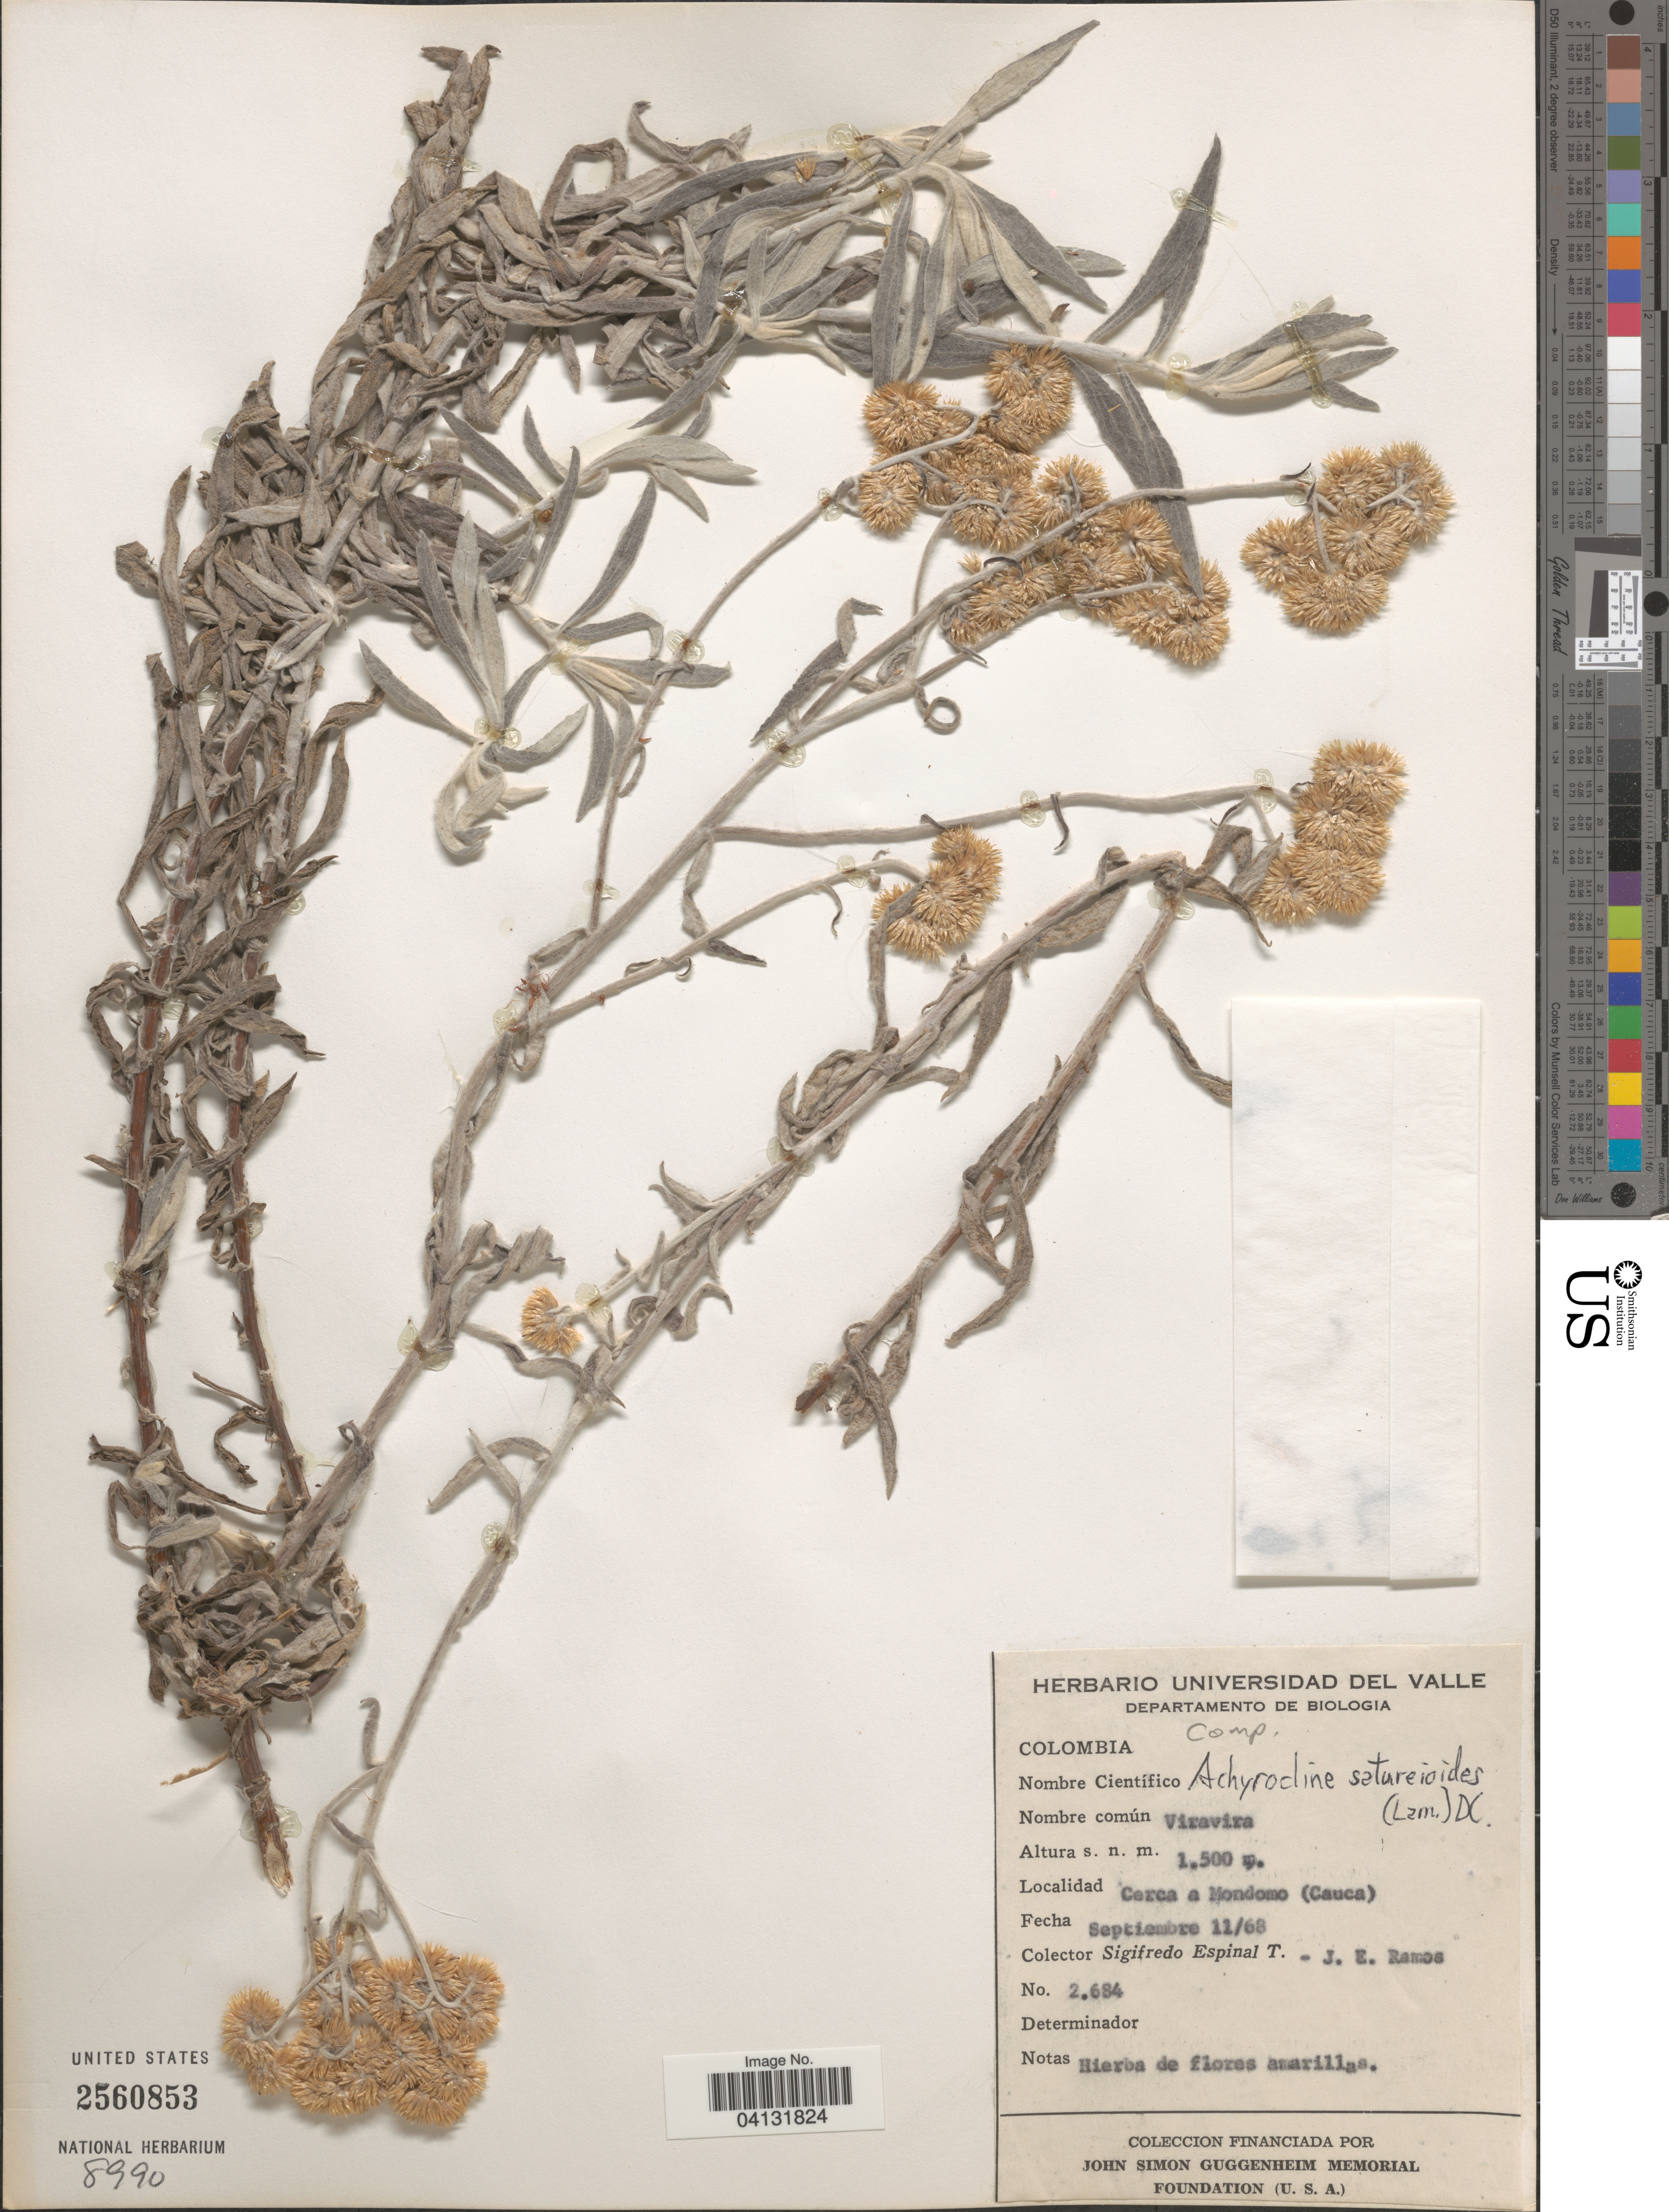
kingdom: Plantae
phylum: Tracheophyta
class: Magnoliopsida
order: Asterales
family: Asteraceae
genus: Achyrocline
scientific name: Achyrocline satureioides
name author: (Lam.) DC.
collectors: S. Espinal T. & J. E. Ramos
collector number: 2684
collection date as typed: Transcribed d/m/y: 11/9/68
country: Colombia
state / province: Cauca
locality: Cerca a Mondomo.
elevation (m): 1500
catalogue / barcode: US 2560853